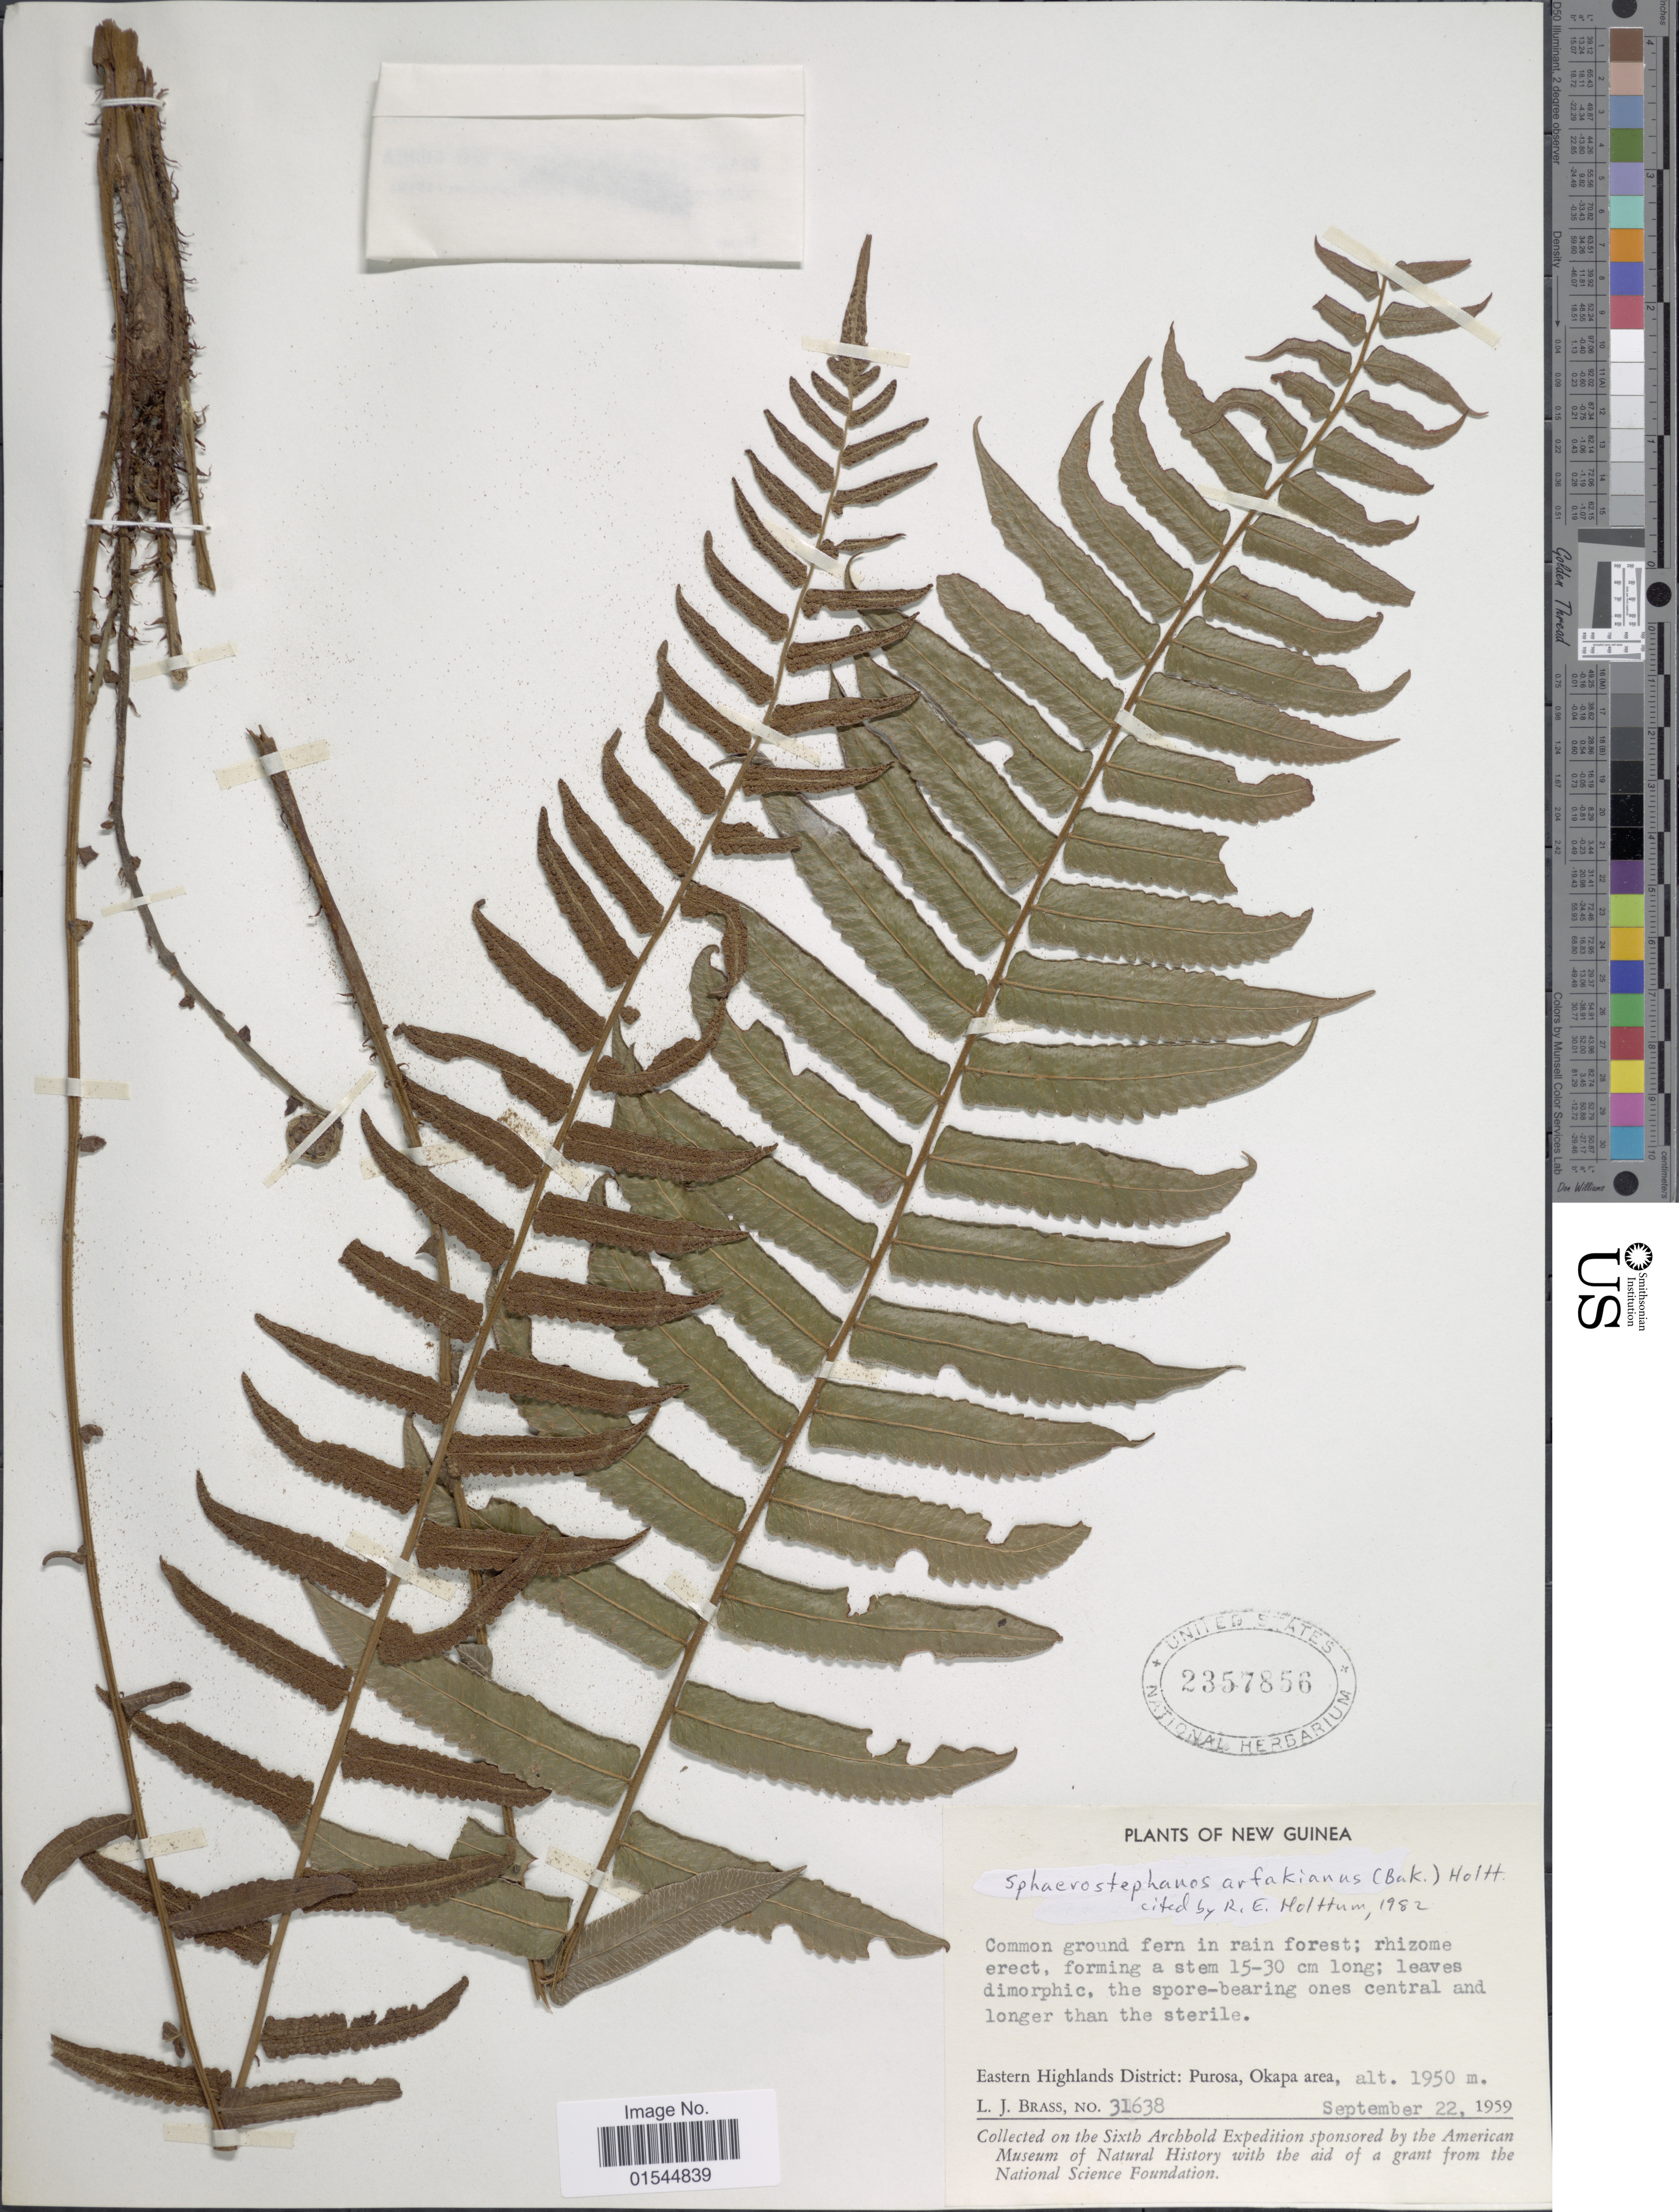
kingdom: Plantae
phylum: Tracheophyta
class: Polypodiopsida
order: Polypodiales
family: Thelypteridaceae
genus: Sphaerostephanos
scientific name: Sphaerostephanos arfakianus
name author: (Baker) Holttum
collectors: L. J. Brass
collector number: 31638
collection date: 1959-09-22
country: Papua New Guinea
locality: New Guinea, Eastern Highlands District: Purosa, Okapa area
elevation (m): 1950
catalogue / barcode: US 2357856